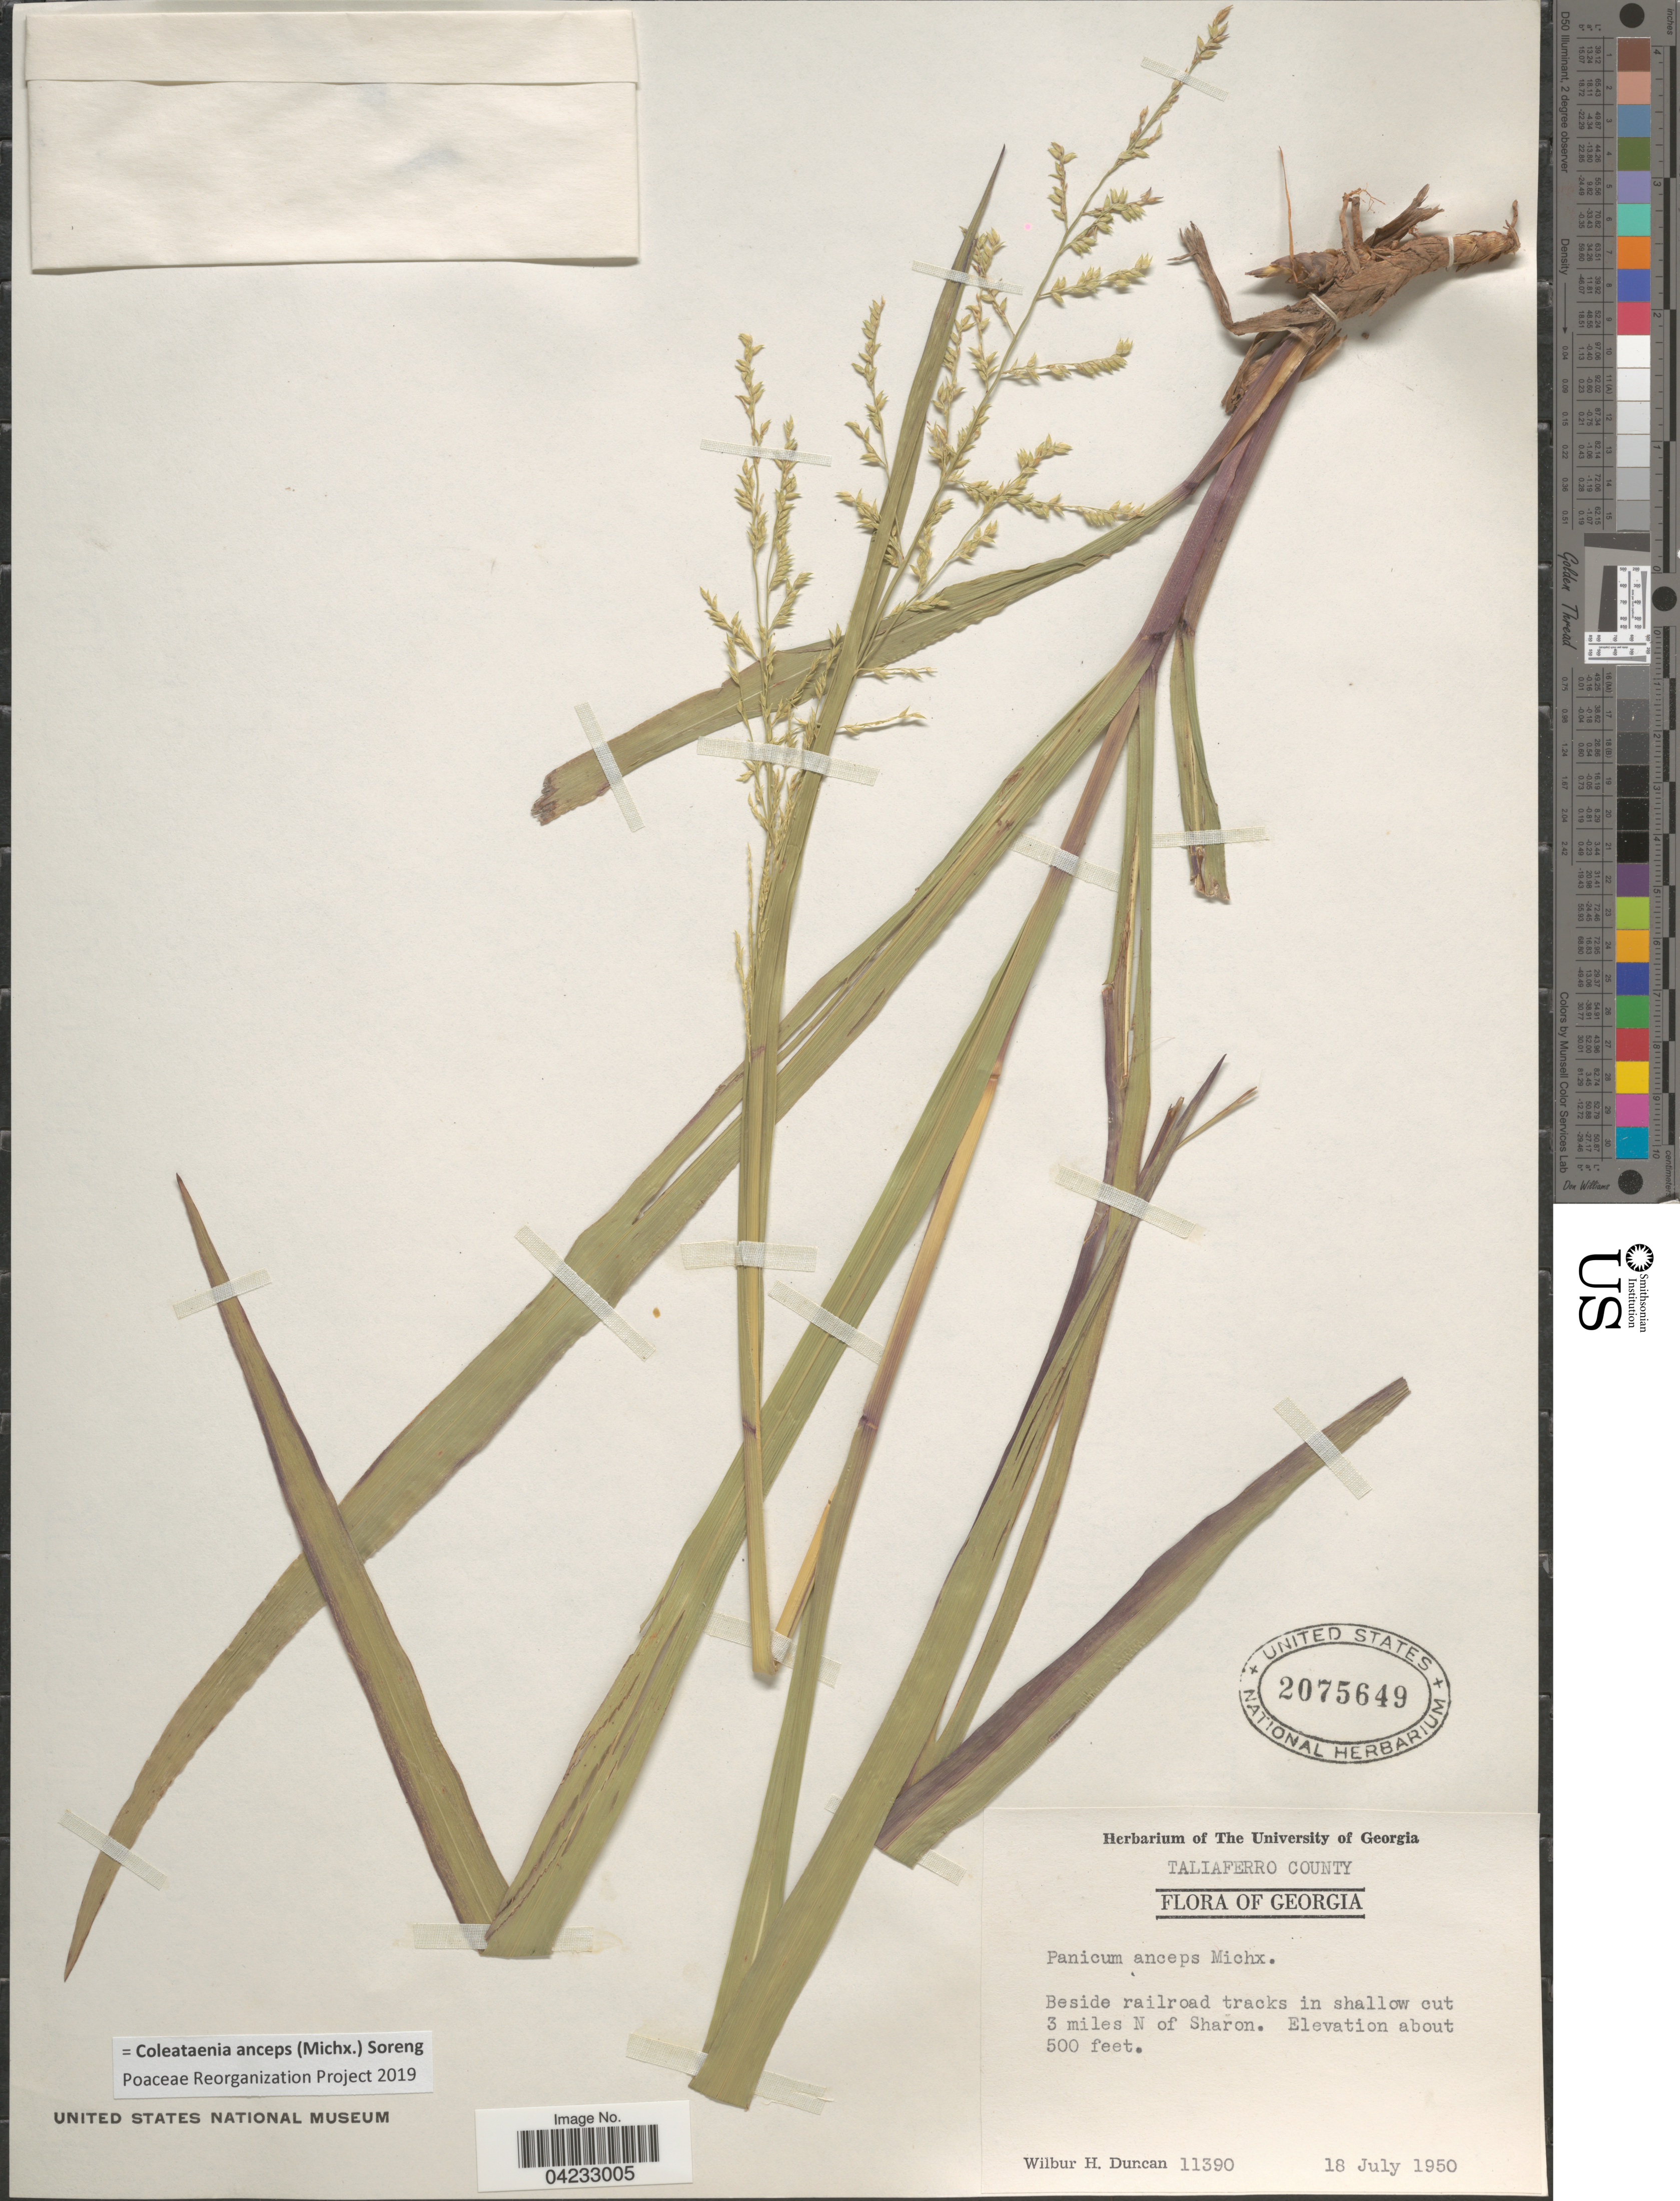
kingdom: Plantae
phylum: Tracheophyta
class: Liliopsida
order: Poales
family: Poaceae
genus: Coleataenia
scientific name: Coleataenia anceps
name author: (Michx.) Soreng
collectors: W. H. Duncan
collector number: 11390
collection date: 1950-07-18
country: United States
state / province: Georgia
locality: Taliaferro County. Beside railroad tracks in shallow cut 3 miles N of Sharon.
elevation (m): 152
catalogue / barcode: US 2075649